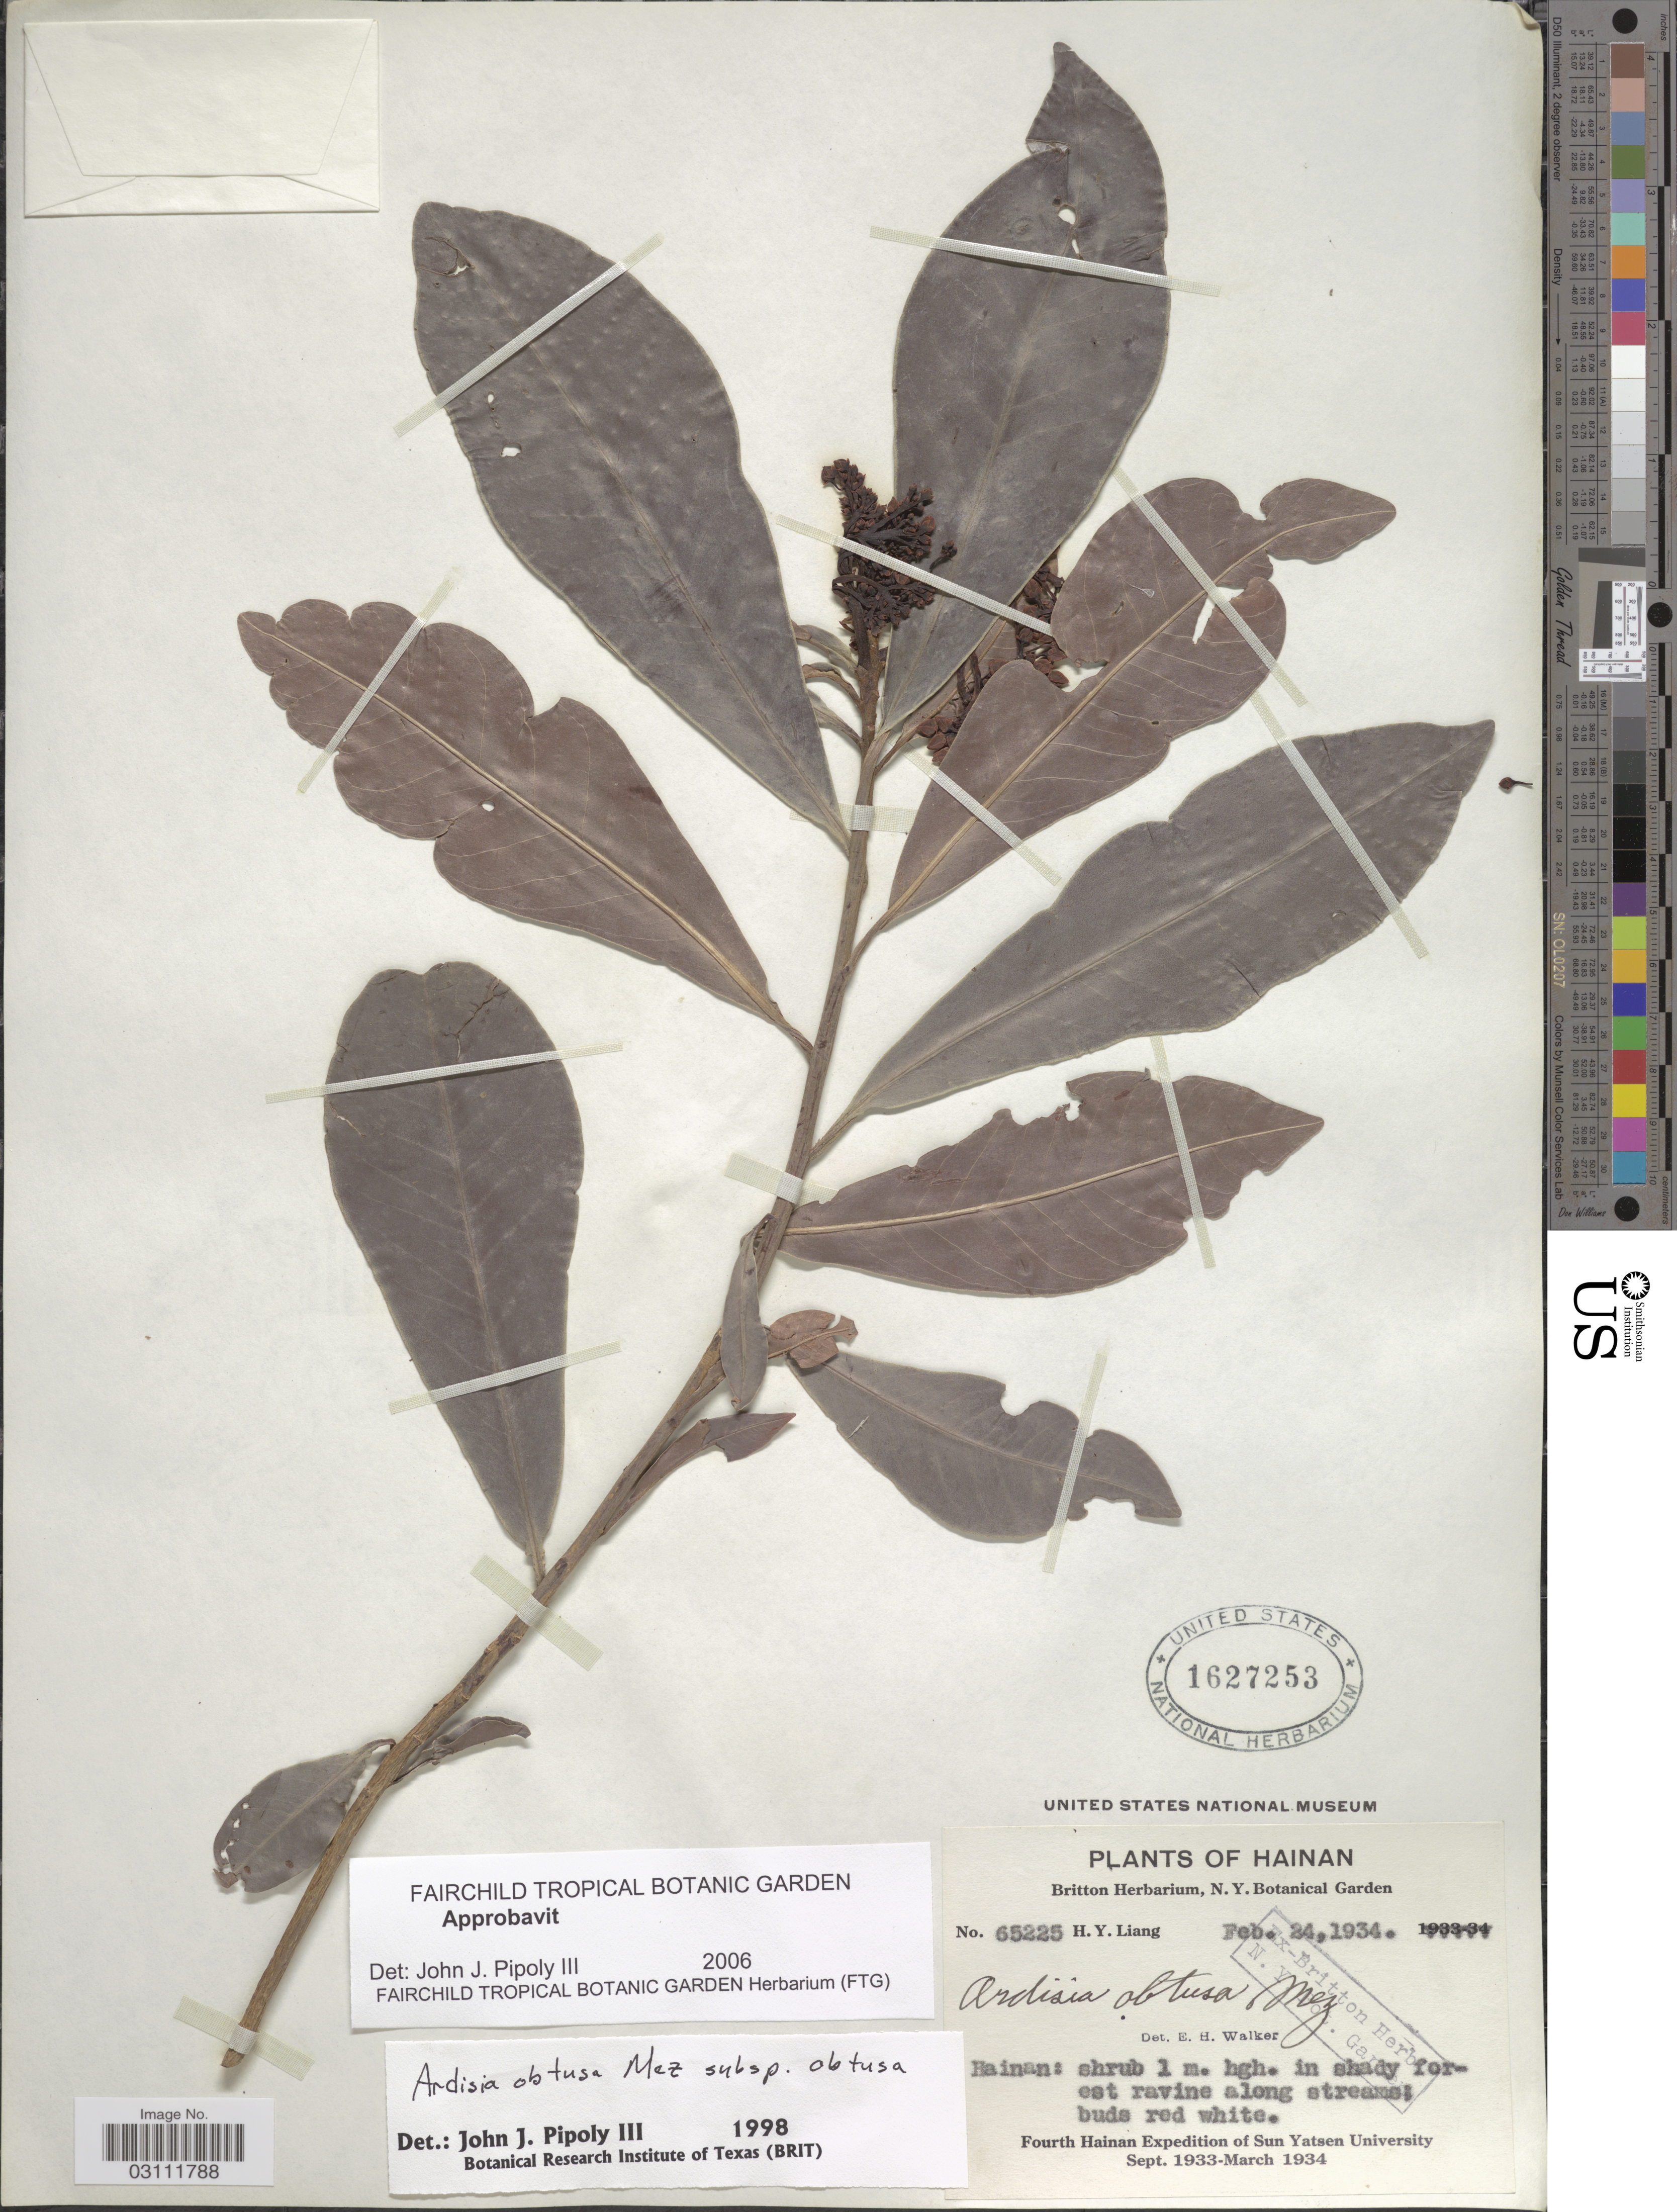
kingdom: Plantae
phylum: Tracheophyta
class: Magnoliopsida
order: Ericales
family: Primulaceae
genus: Ardisia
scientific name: Ardisia obtusa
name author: Mez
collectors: H. Y. Liang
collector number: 65225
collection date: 1934-02-24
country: China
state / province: Hainan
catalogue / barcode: US 1627253